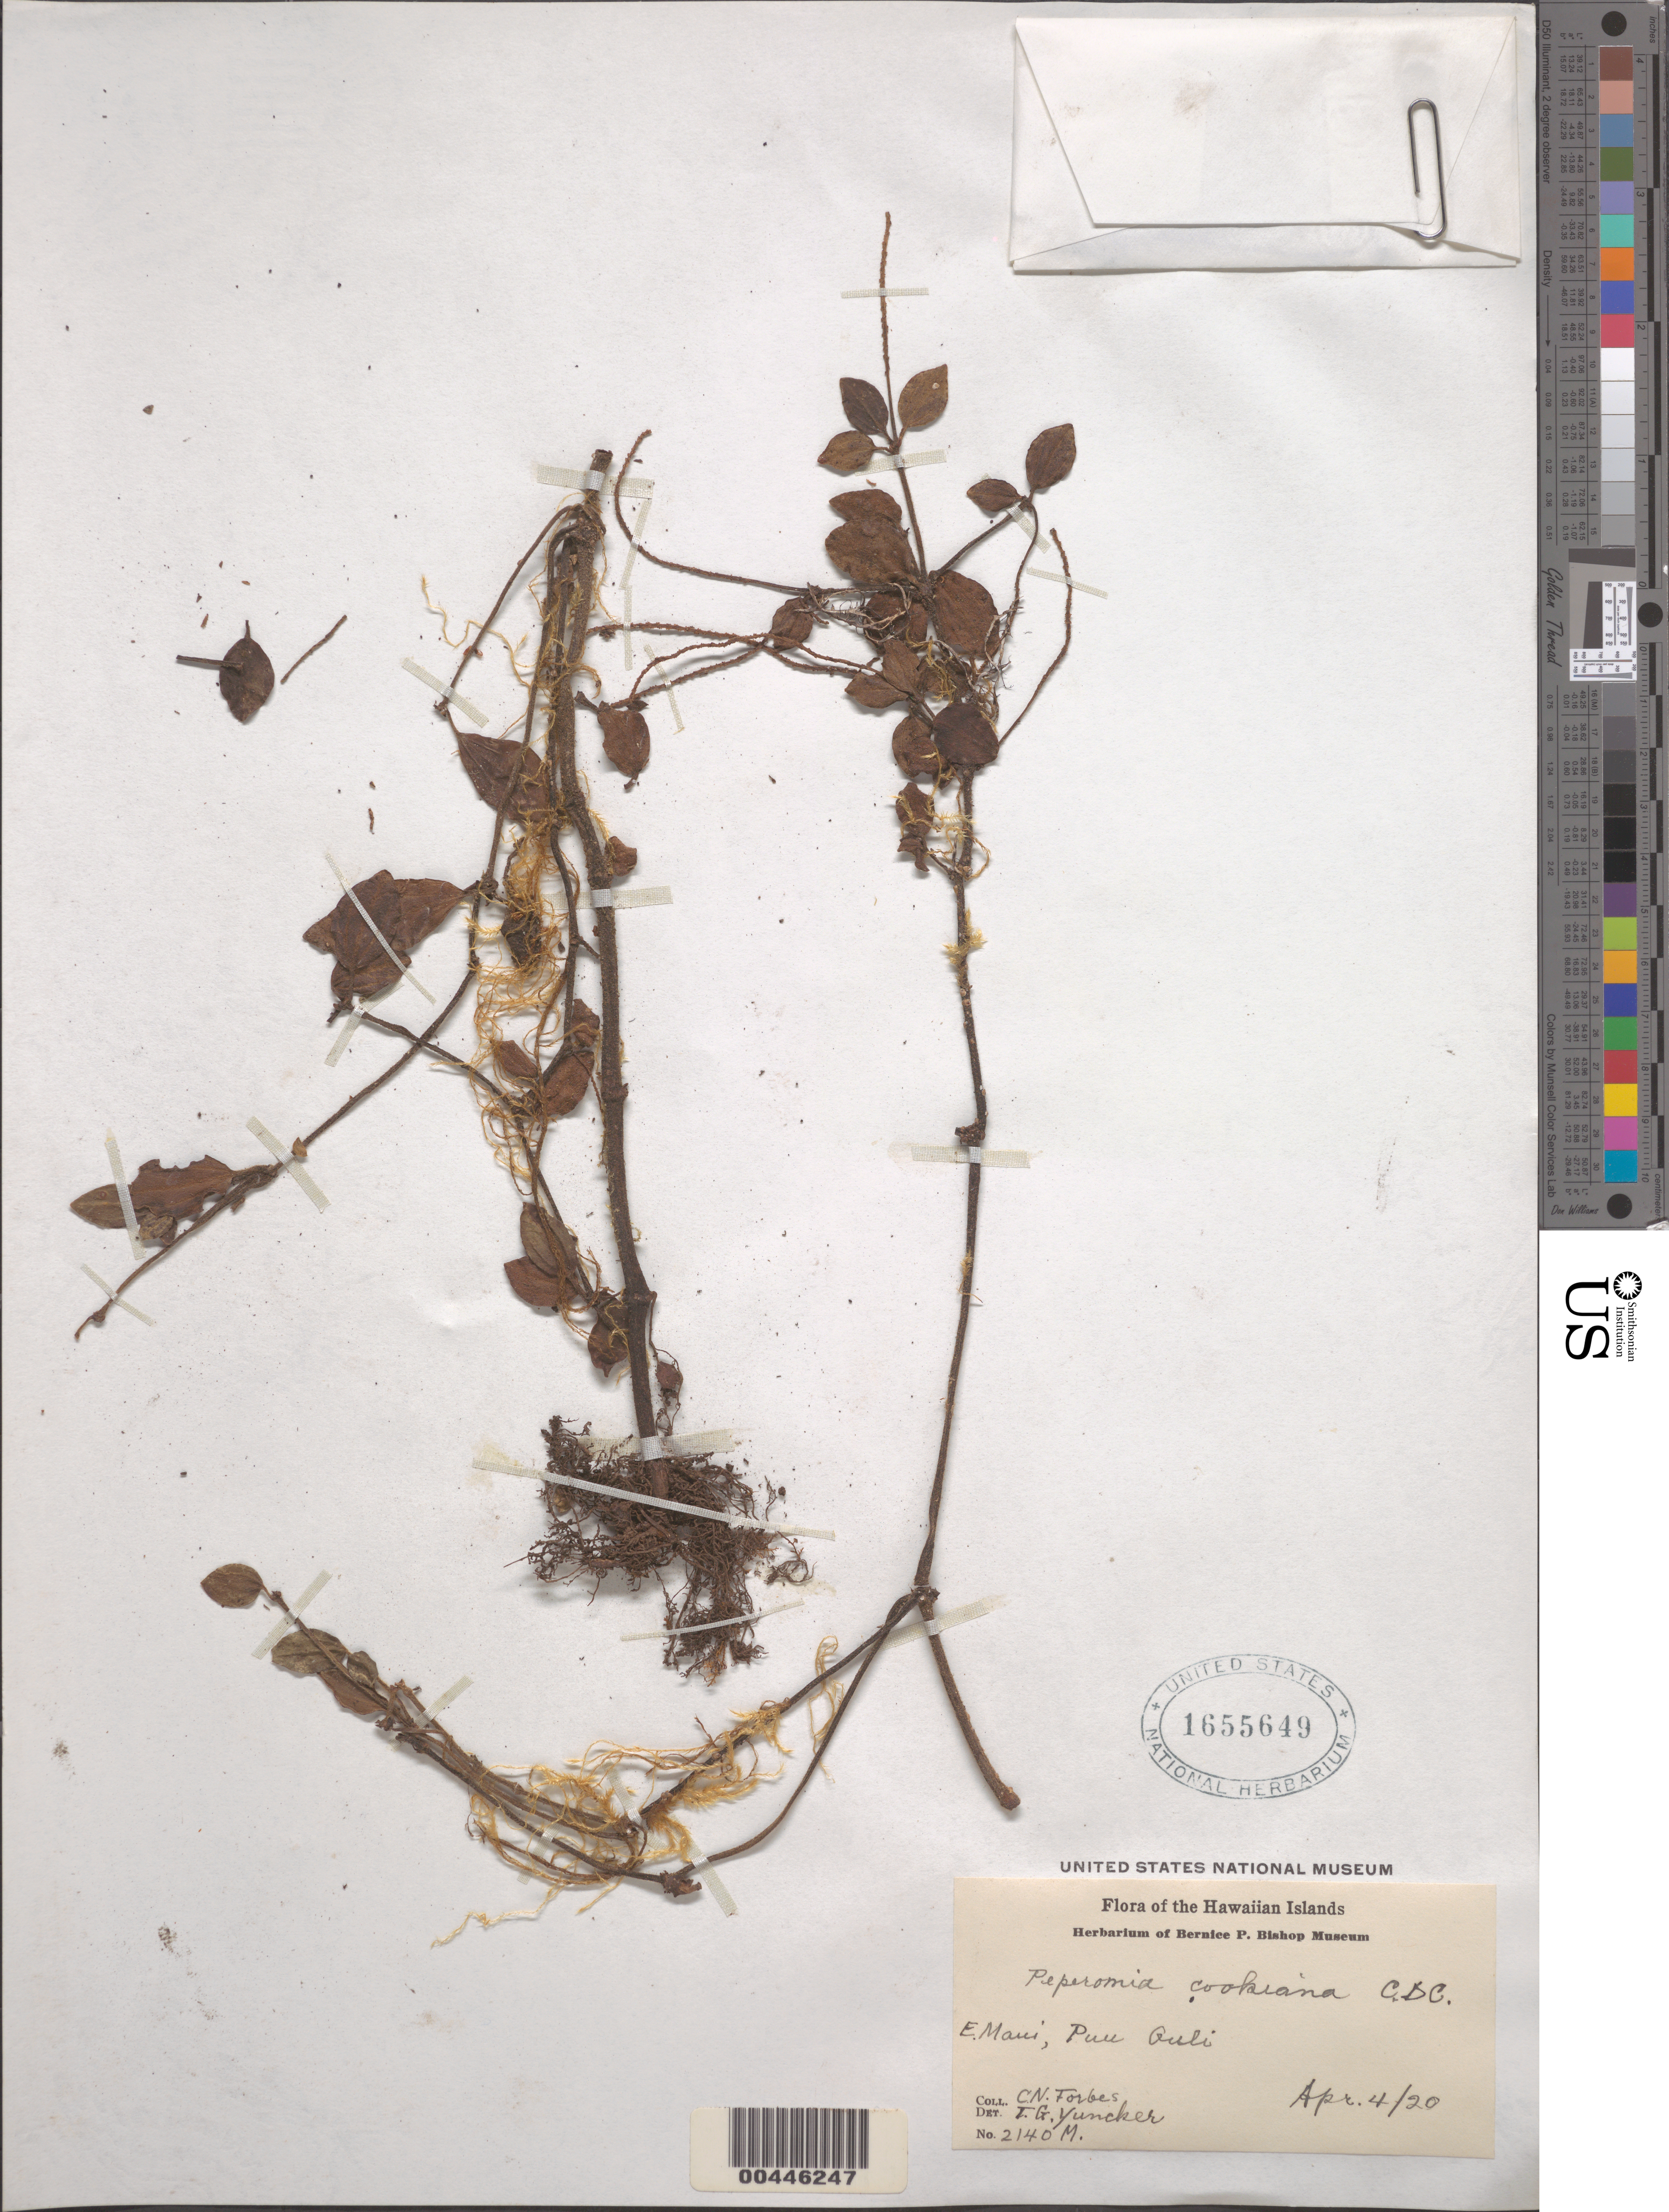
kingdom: Plantae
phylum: Tracheophyta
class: Magnoliopsida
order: Piperales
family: Piperaceae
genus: Peperomia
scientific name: Peperomia cookiana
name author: C. DC.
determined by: Yuncker, T. G.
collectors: C. N. Forbes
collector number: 2140.M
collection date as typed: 4 Apr 1920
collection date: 1920-04-04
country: United States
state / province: Hawaii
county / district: Maui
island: Maui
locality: E Maui, Puu Ouli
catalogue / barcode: US 1655649